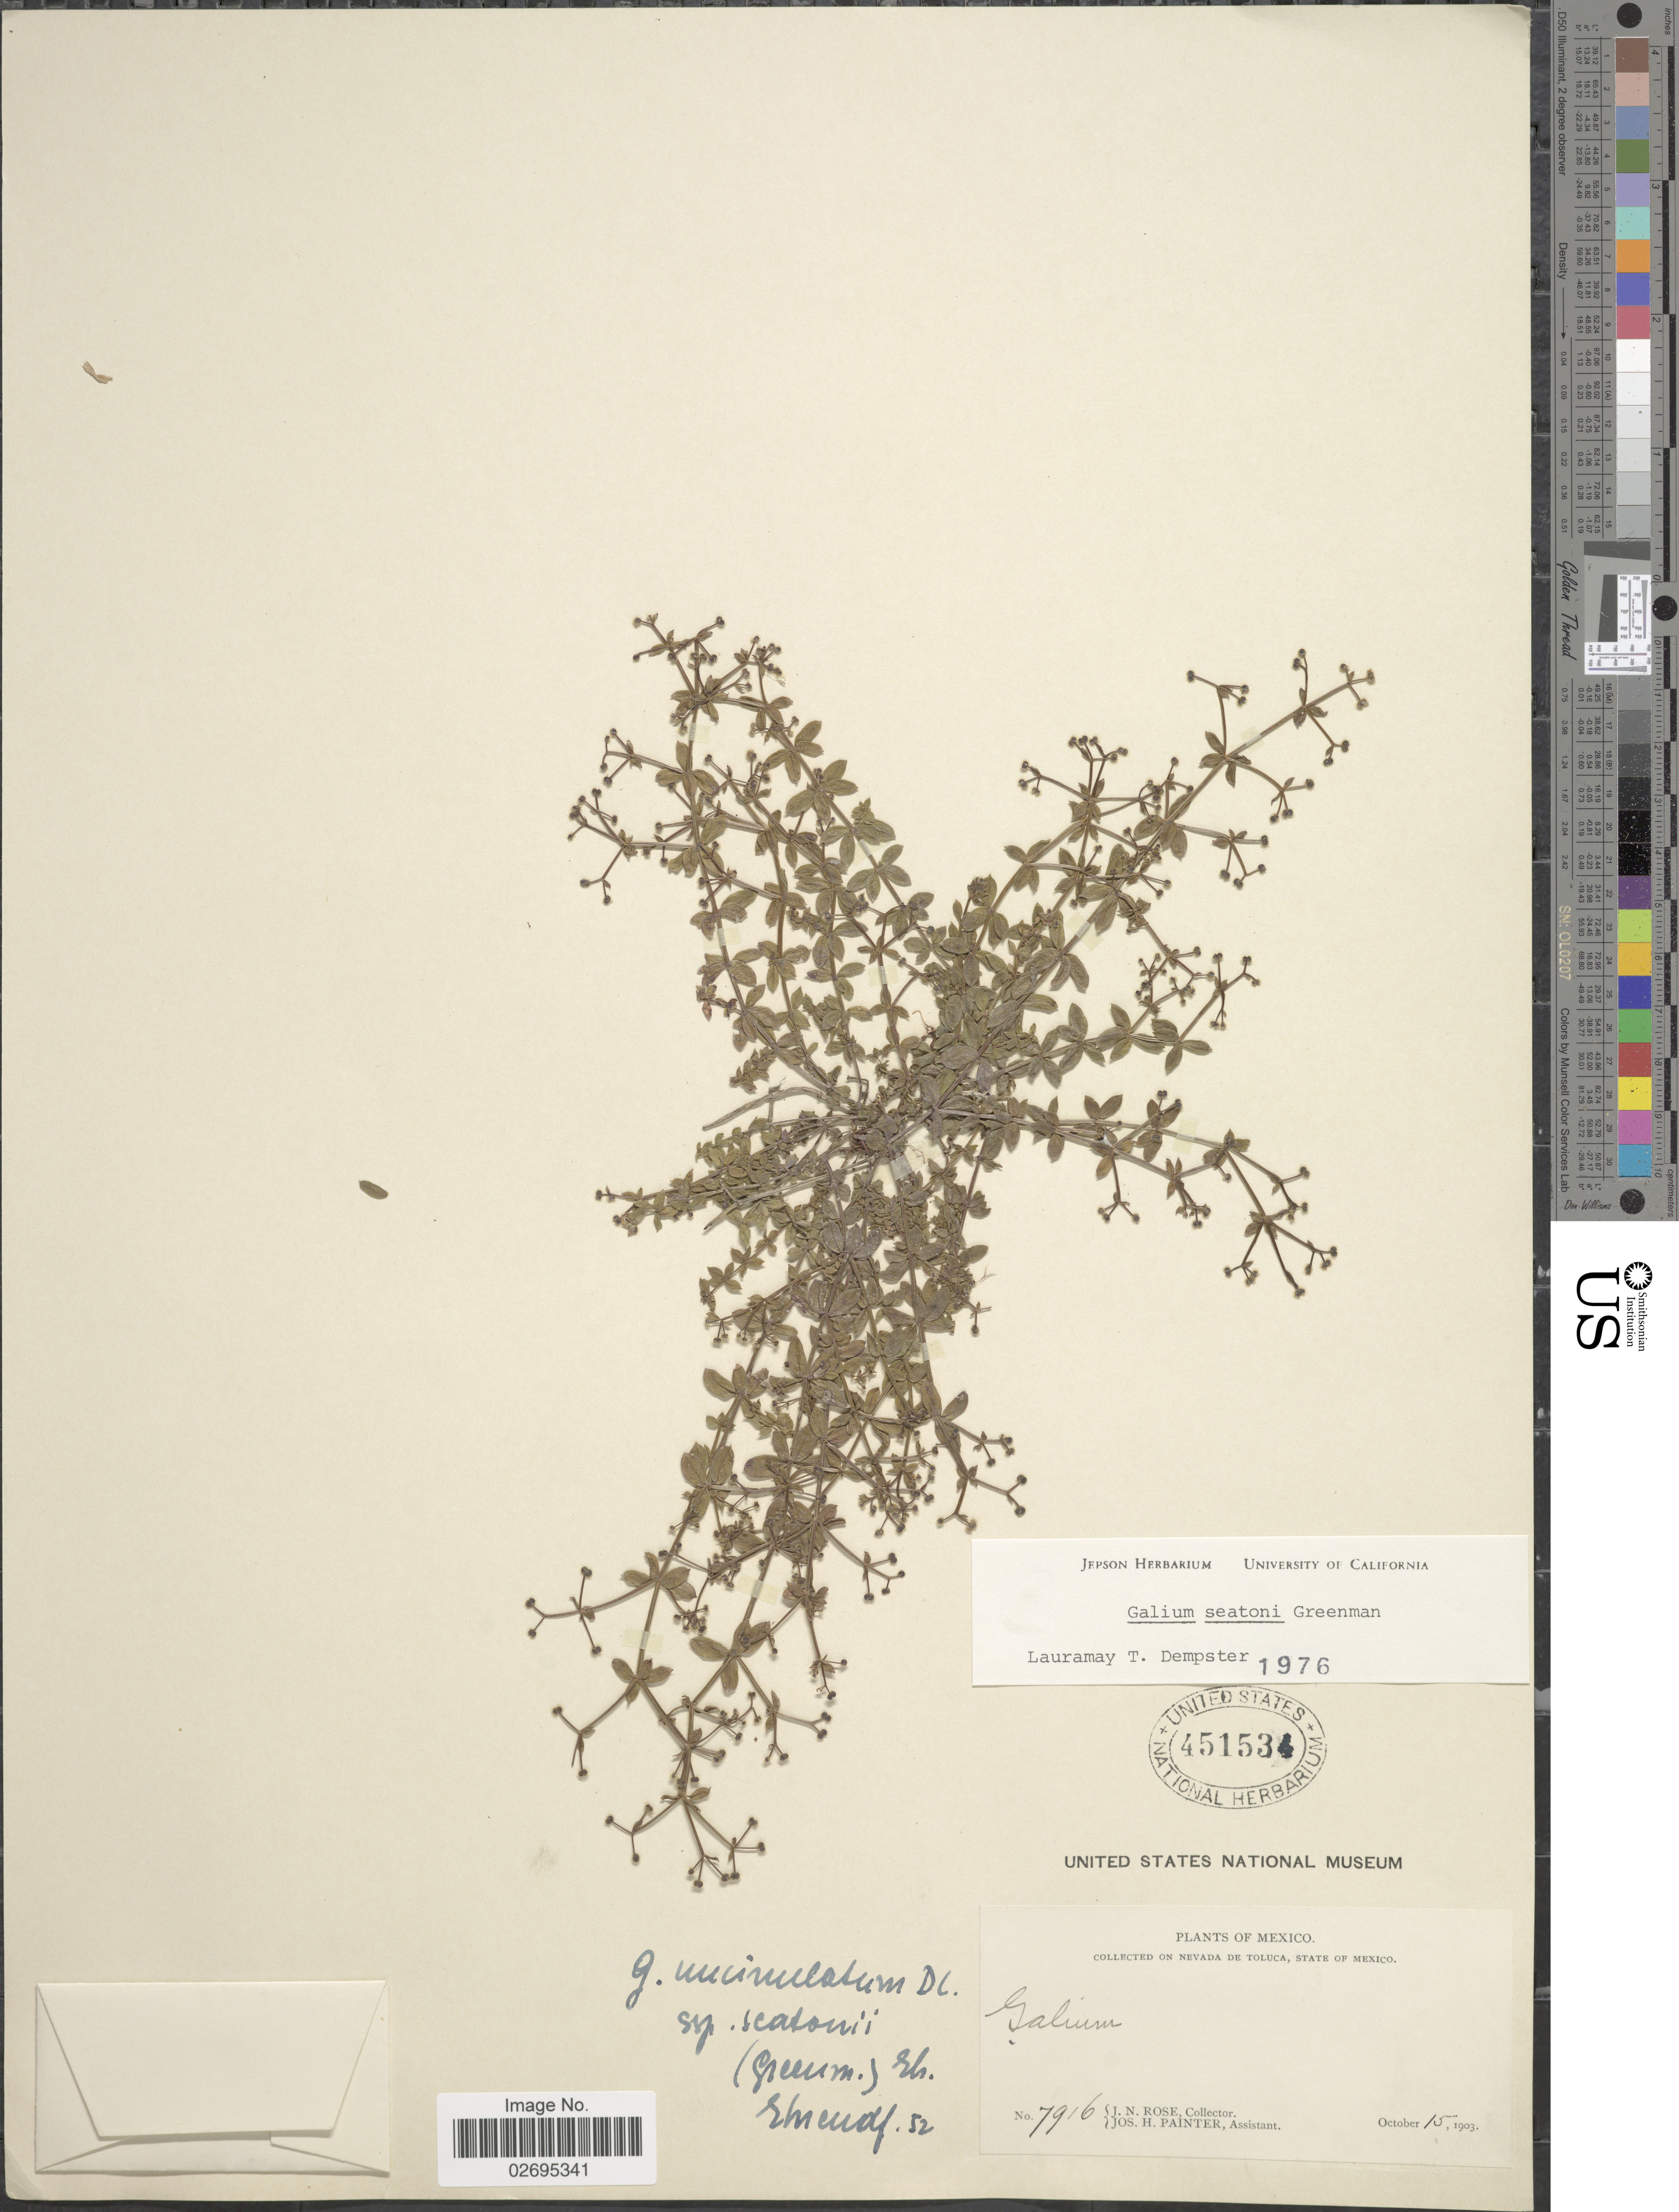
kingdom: Plantae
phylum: Tracheophyta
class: Magnoliopsida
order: Gentianales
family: Rubiaceae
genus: Galium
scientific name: Galium seatonii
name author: Greenm.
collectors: J. N. Rose & J. H. Painter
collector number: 7916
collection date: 1903-10-15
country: Mexico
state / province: México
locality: Nevada de Toluca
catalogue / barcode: US 451534